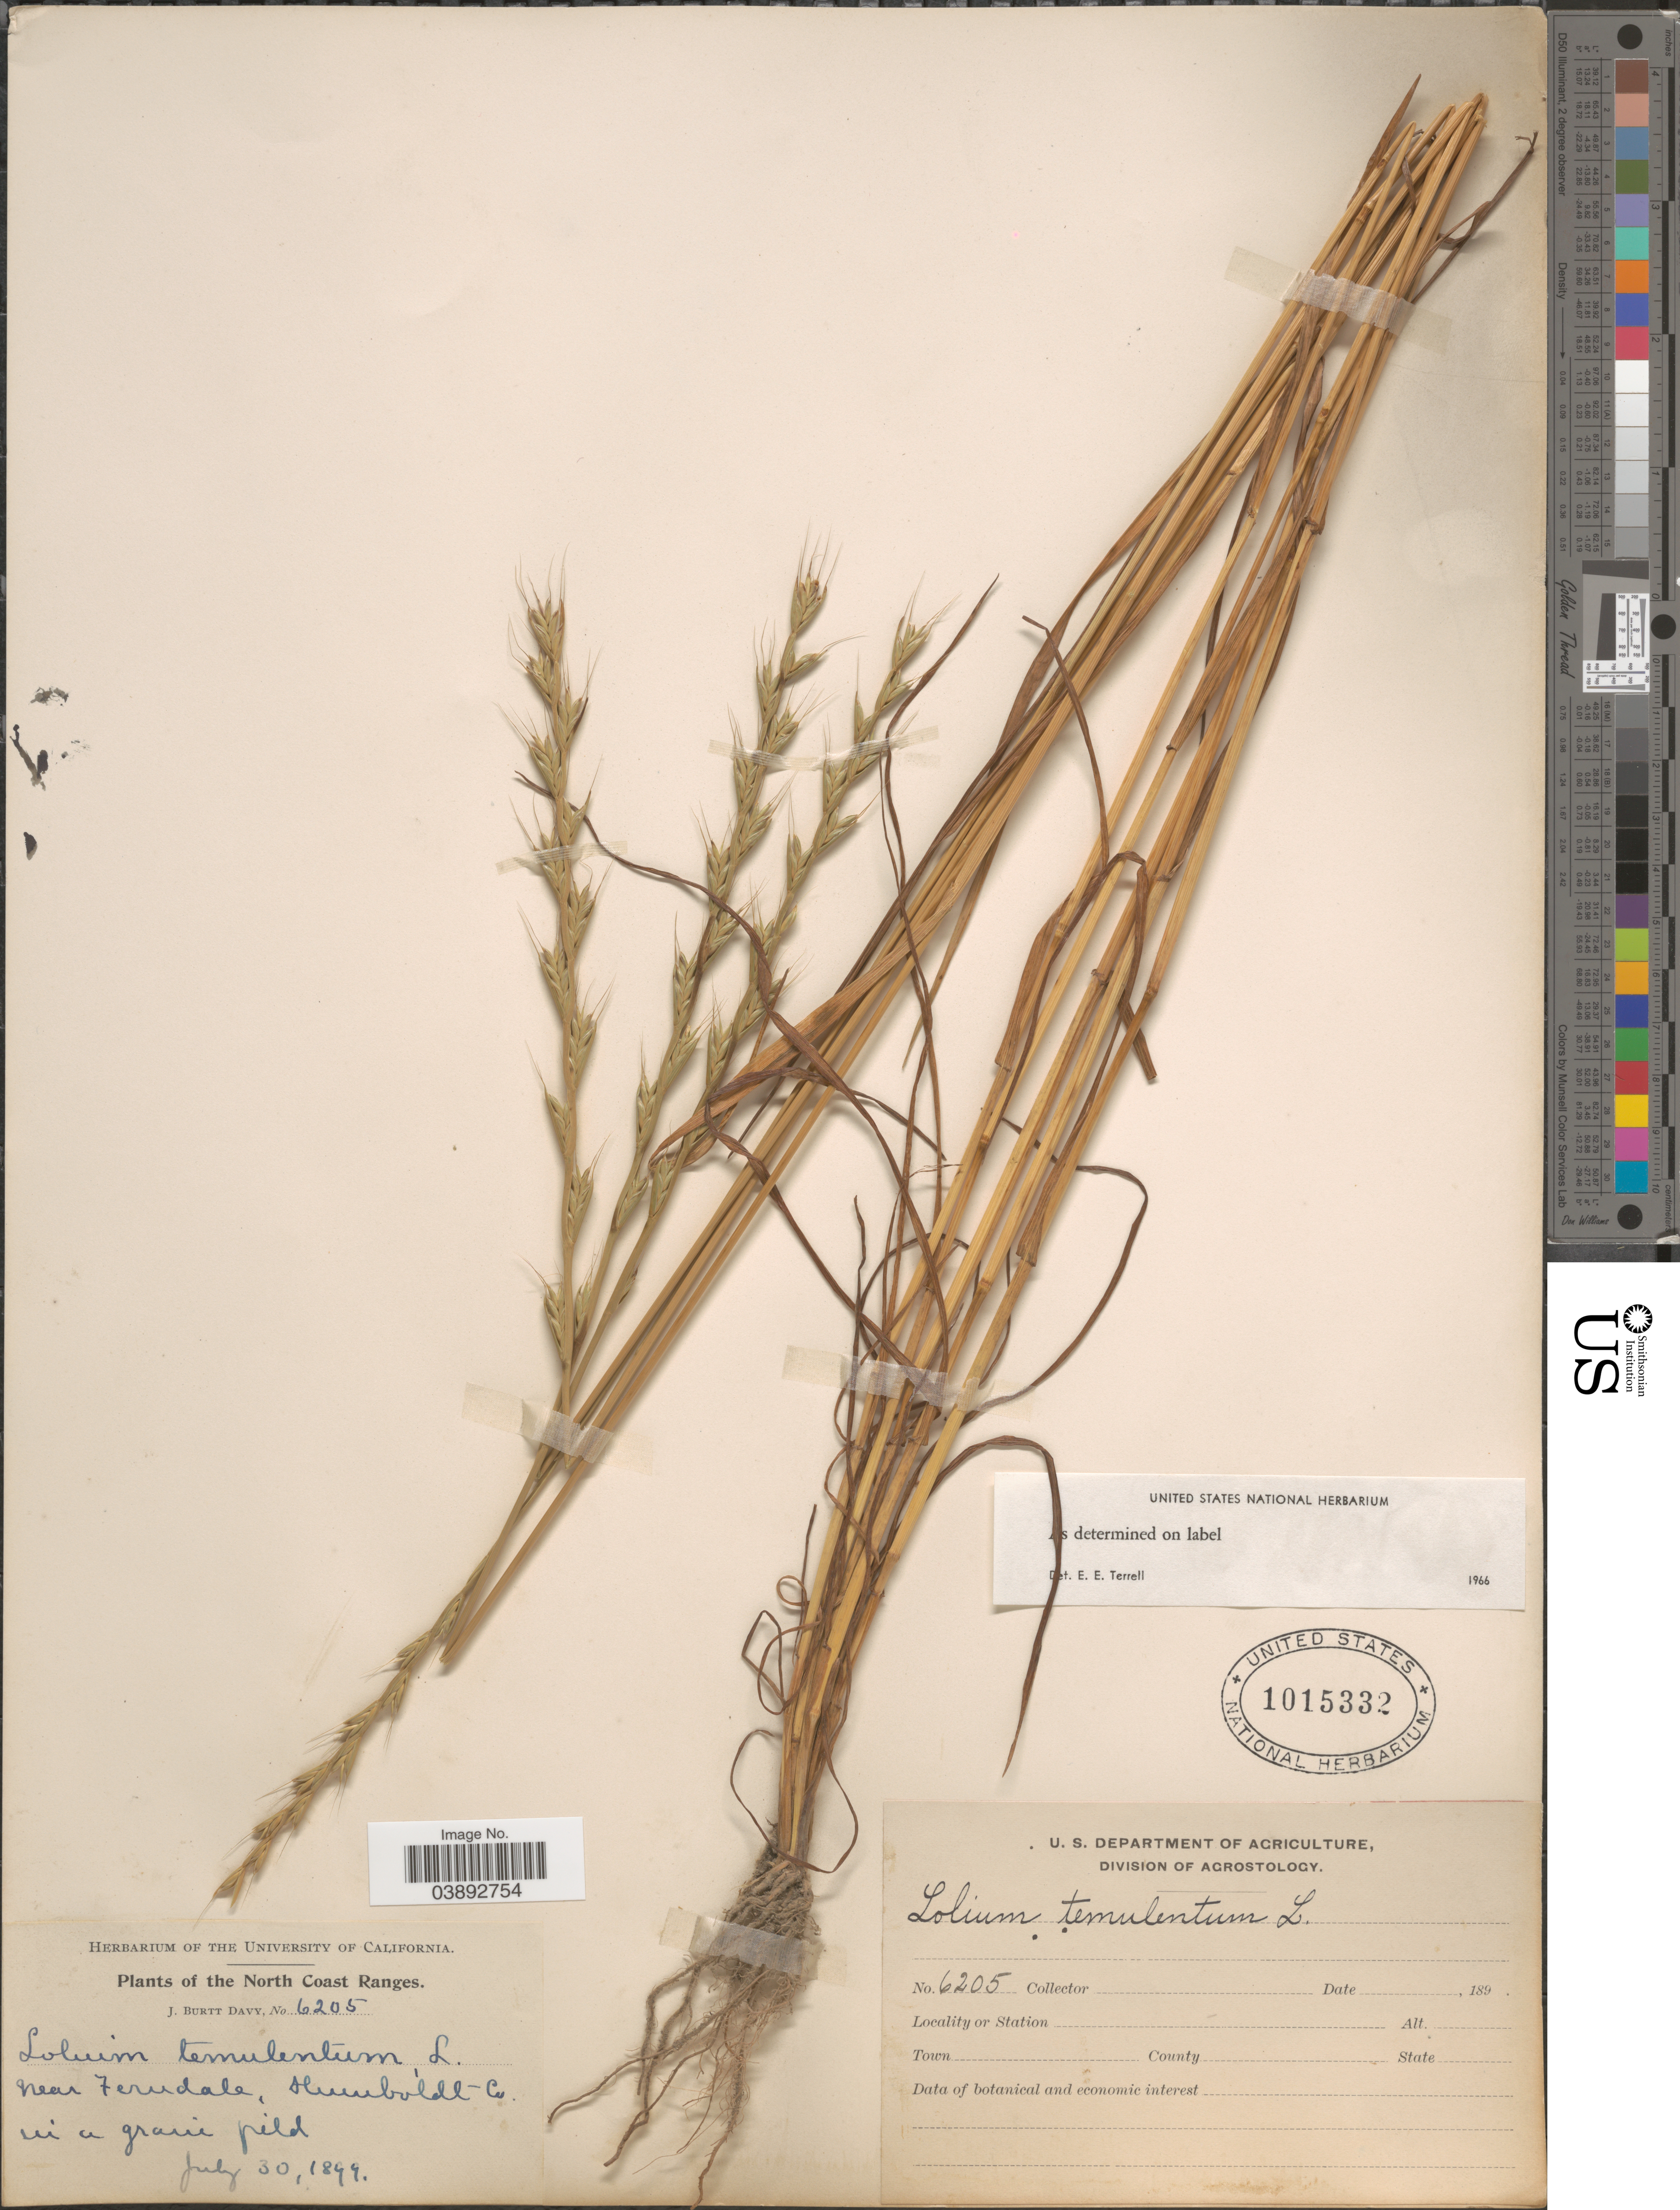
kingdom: Plantae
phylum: Tracheophyta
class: Liliopsida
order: Poales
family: Poaceae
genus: Lolium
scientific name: Lolium temulentum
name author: L.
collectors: J. Burtt Davy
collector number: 6205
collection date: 1899-07-30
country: United States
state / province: California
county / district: Humboldt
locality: The North Coast Ranges. Near Ferudale, Humboldt Co.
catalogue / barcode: US 1015332